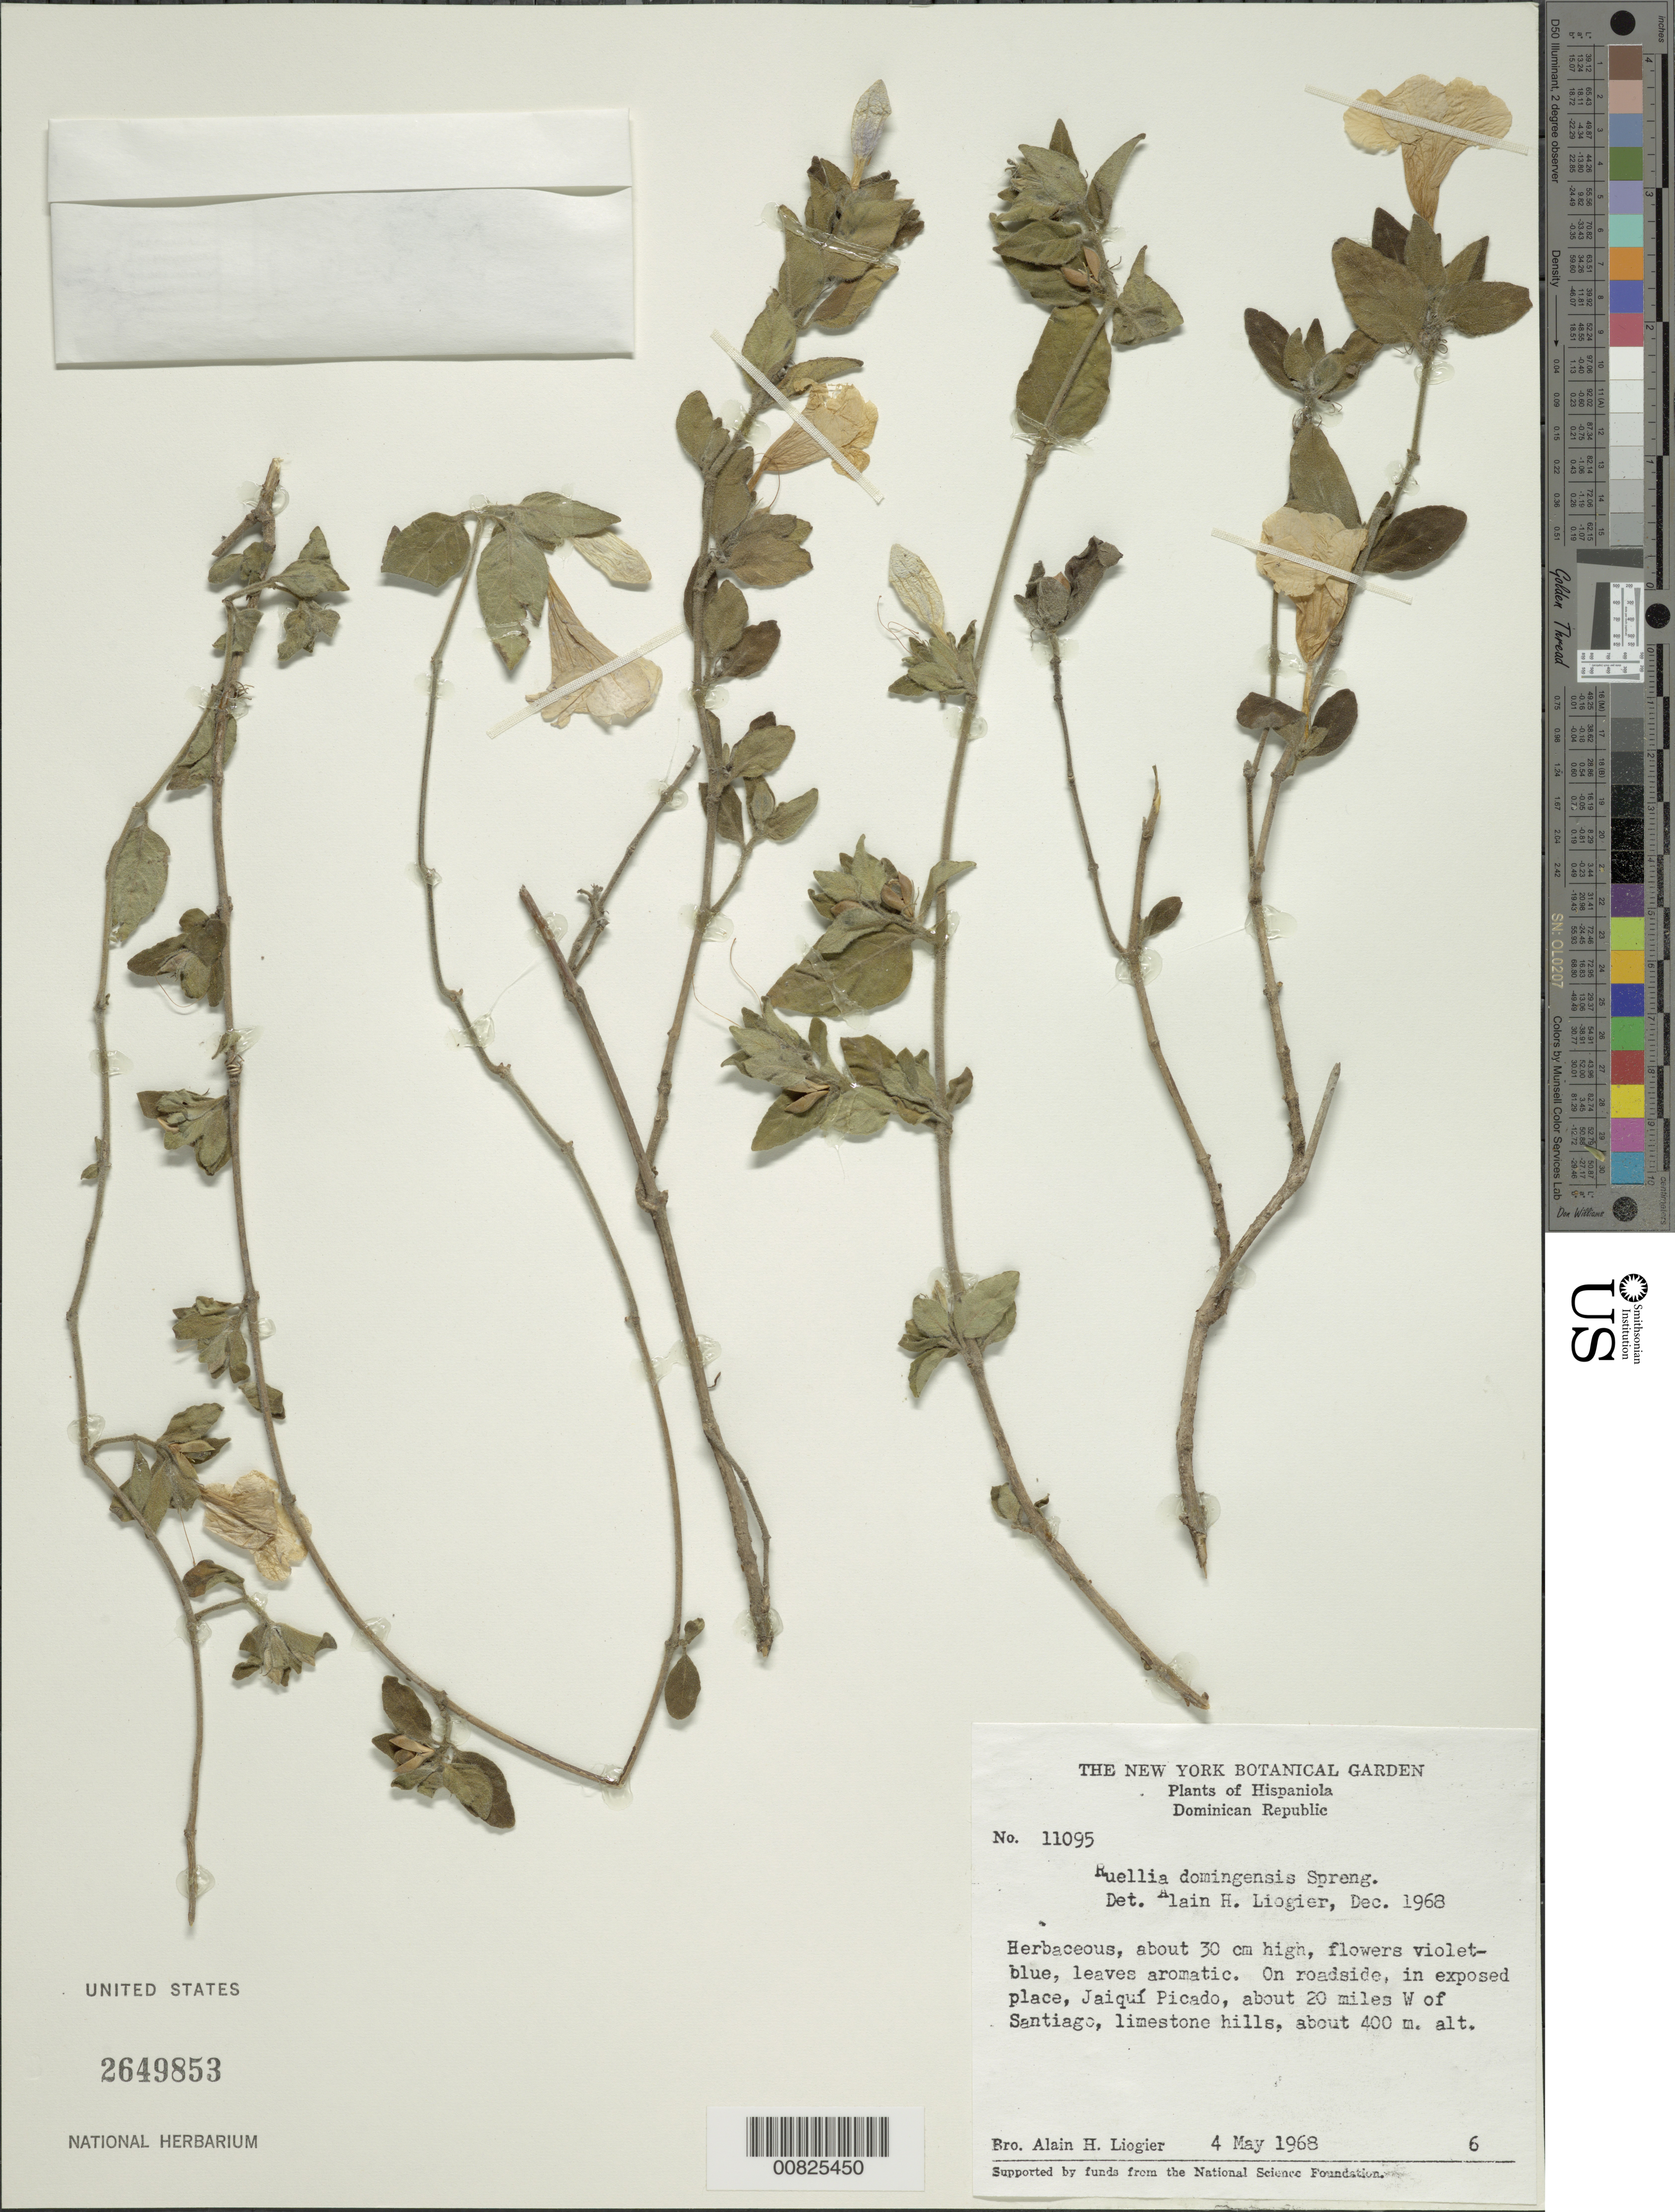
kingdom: Plantae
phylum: Tracheophyta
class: Magnoliopsida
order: Lamiales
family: Acanthaceae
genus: Ruellia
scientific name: Ruellia domingensis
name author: Spreng. ex Nees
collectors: A. H. Liogier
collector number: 11095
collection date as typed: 04 May 1968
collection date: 1968-05-04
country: Dominican Republic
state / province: Santiago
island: Hispaniola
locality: Jaiquí Picado, about 20 miles W of Santiago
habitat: On roadside, in exposed place on a limestone hill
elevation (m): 400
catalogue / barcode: US 2649853